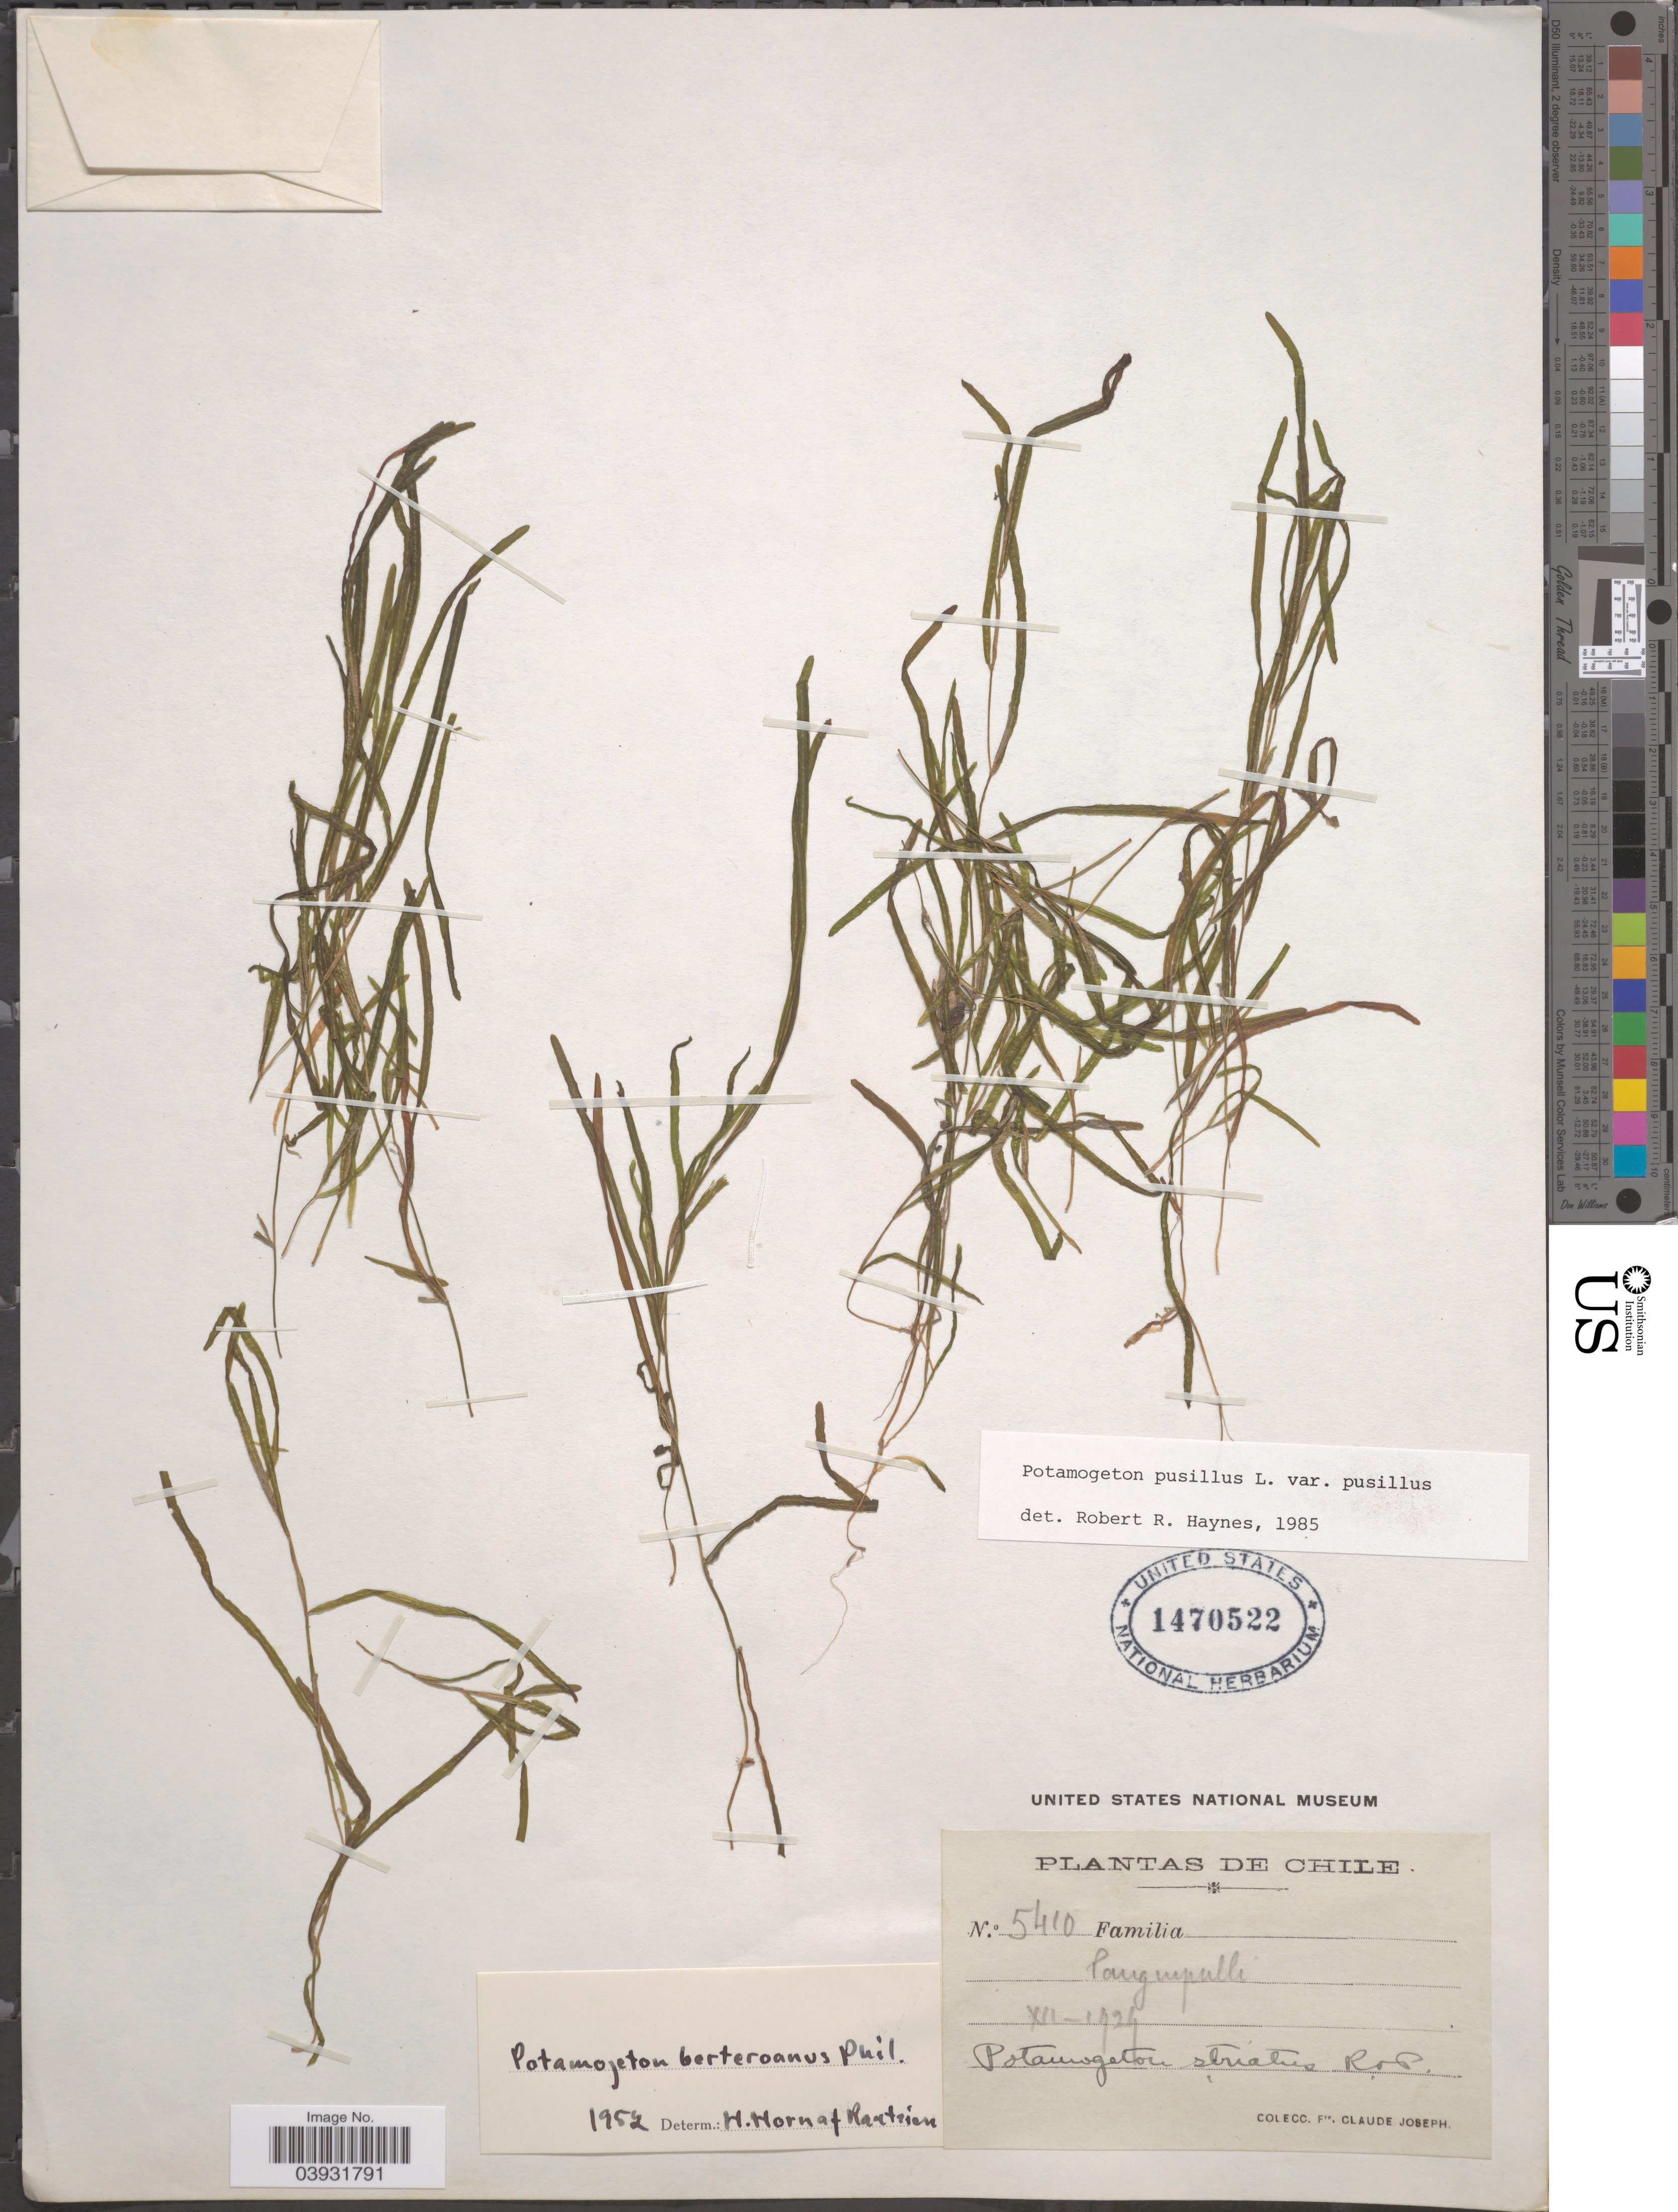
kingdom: Plantae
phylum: Tracheophyta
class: Liliopsida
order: Alismatales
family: Potamogetonaceae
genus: Potamogeton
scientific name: Potamogeton pusillus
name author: L.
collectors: Bro. Claude-Joseph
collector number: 5410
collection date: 1924-12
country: Chile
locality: Panguipulli.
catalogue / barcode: US 1470522